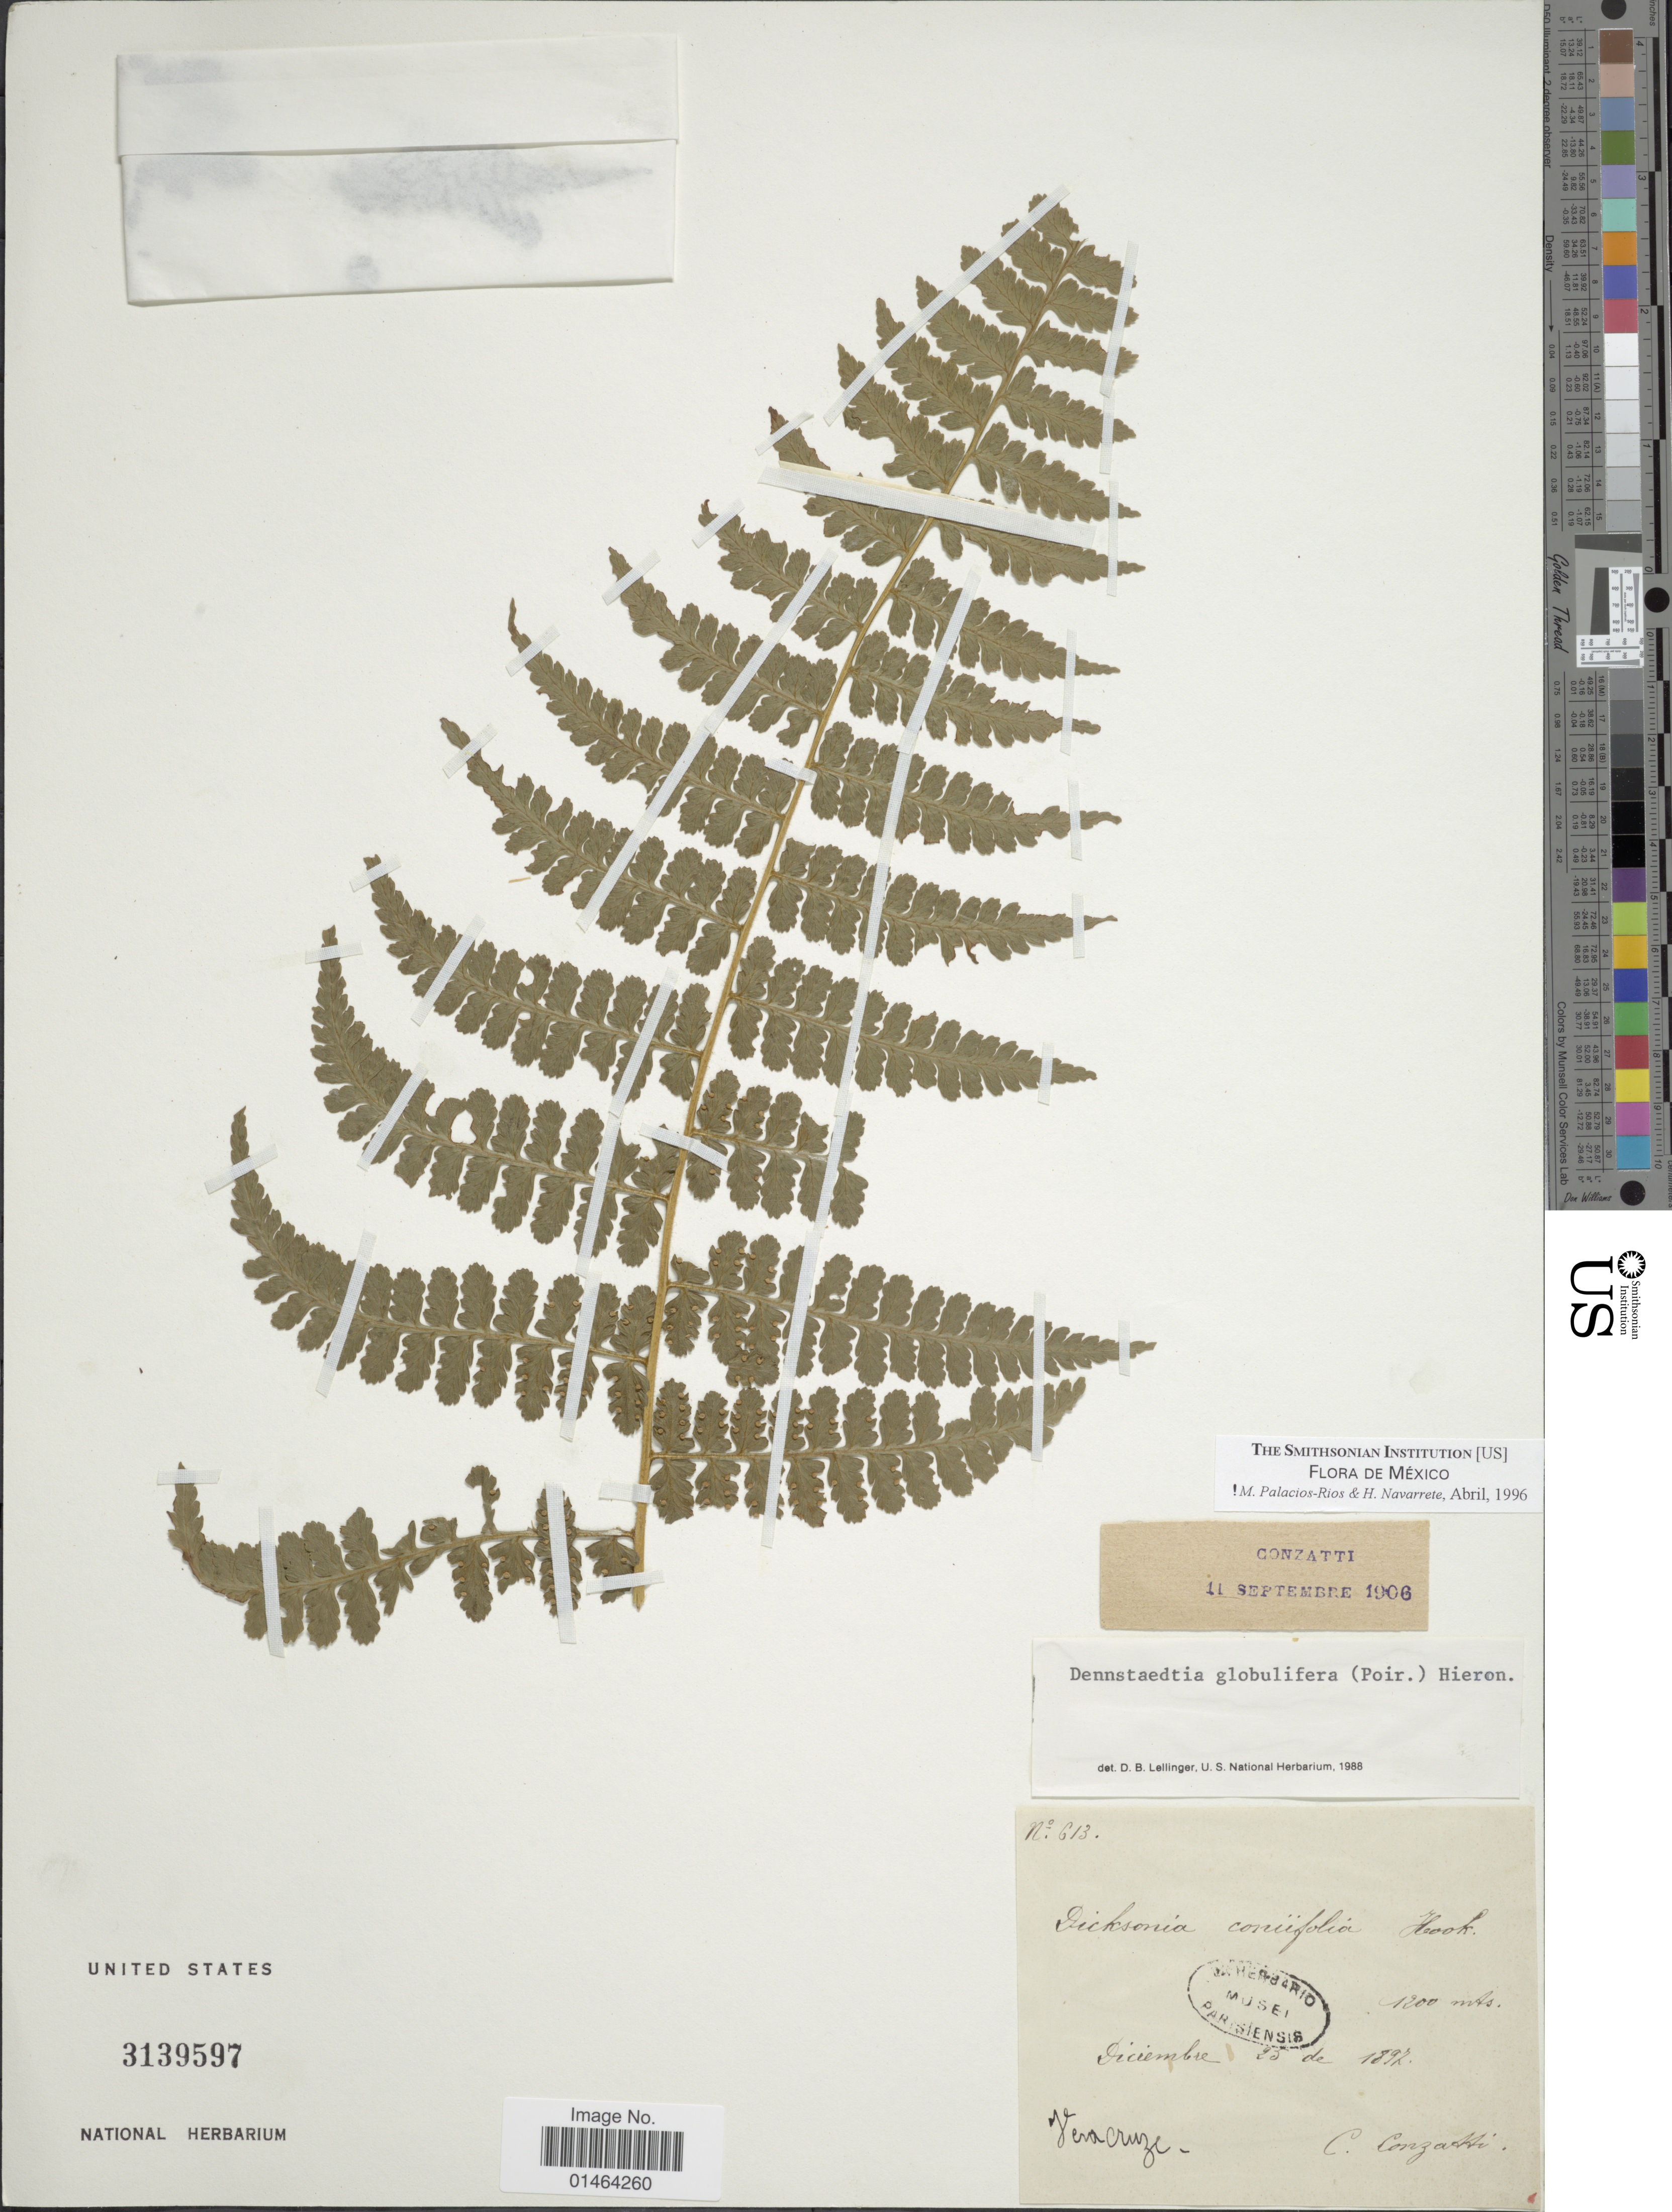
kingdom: Plantae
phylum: Tracheophyta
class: Polypodiopsida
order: Polypodiales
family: Dennstaedtiaceae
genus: Dennstaedtia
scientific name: Dennstaedtia globulifera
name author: (Poir.) Hieron.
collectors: C. Conzatti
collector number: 613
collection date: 1892-12-25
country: Mexico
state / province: Veracruz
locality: Vera Cruze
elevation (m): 1200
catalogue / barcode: US 3139597